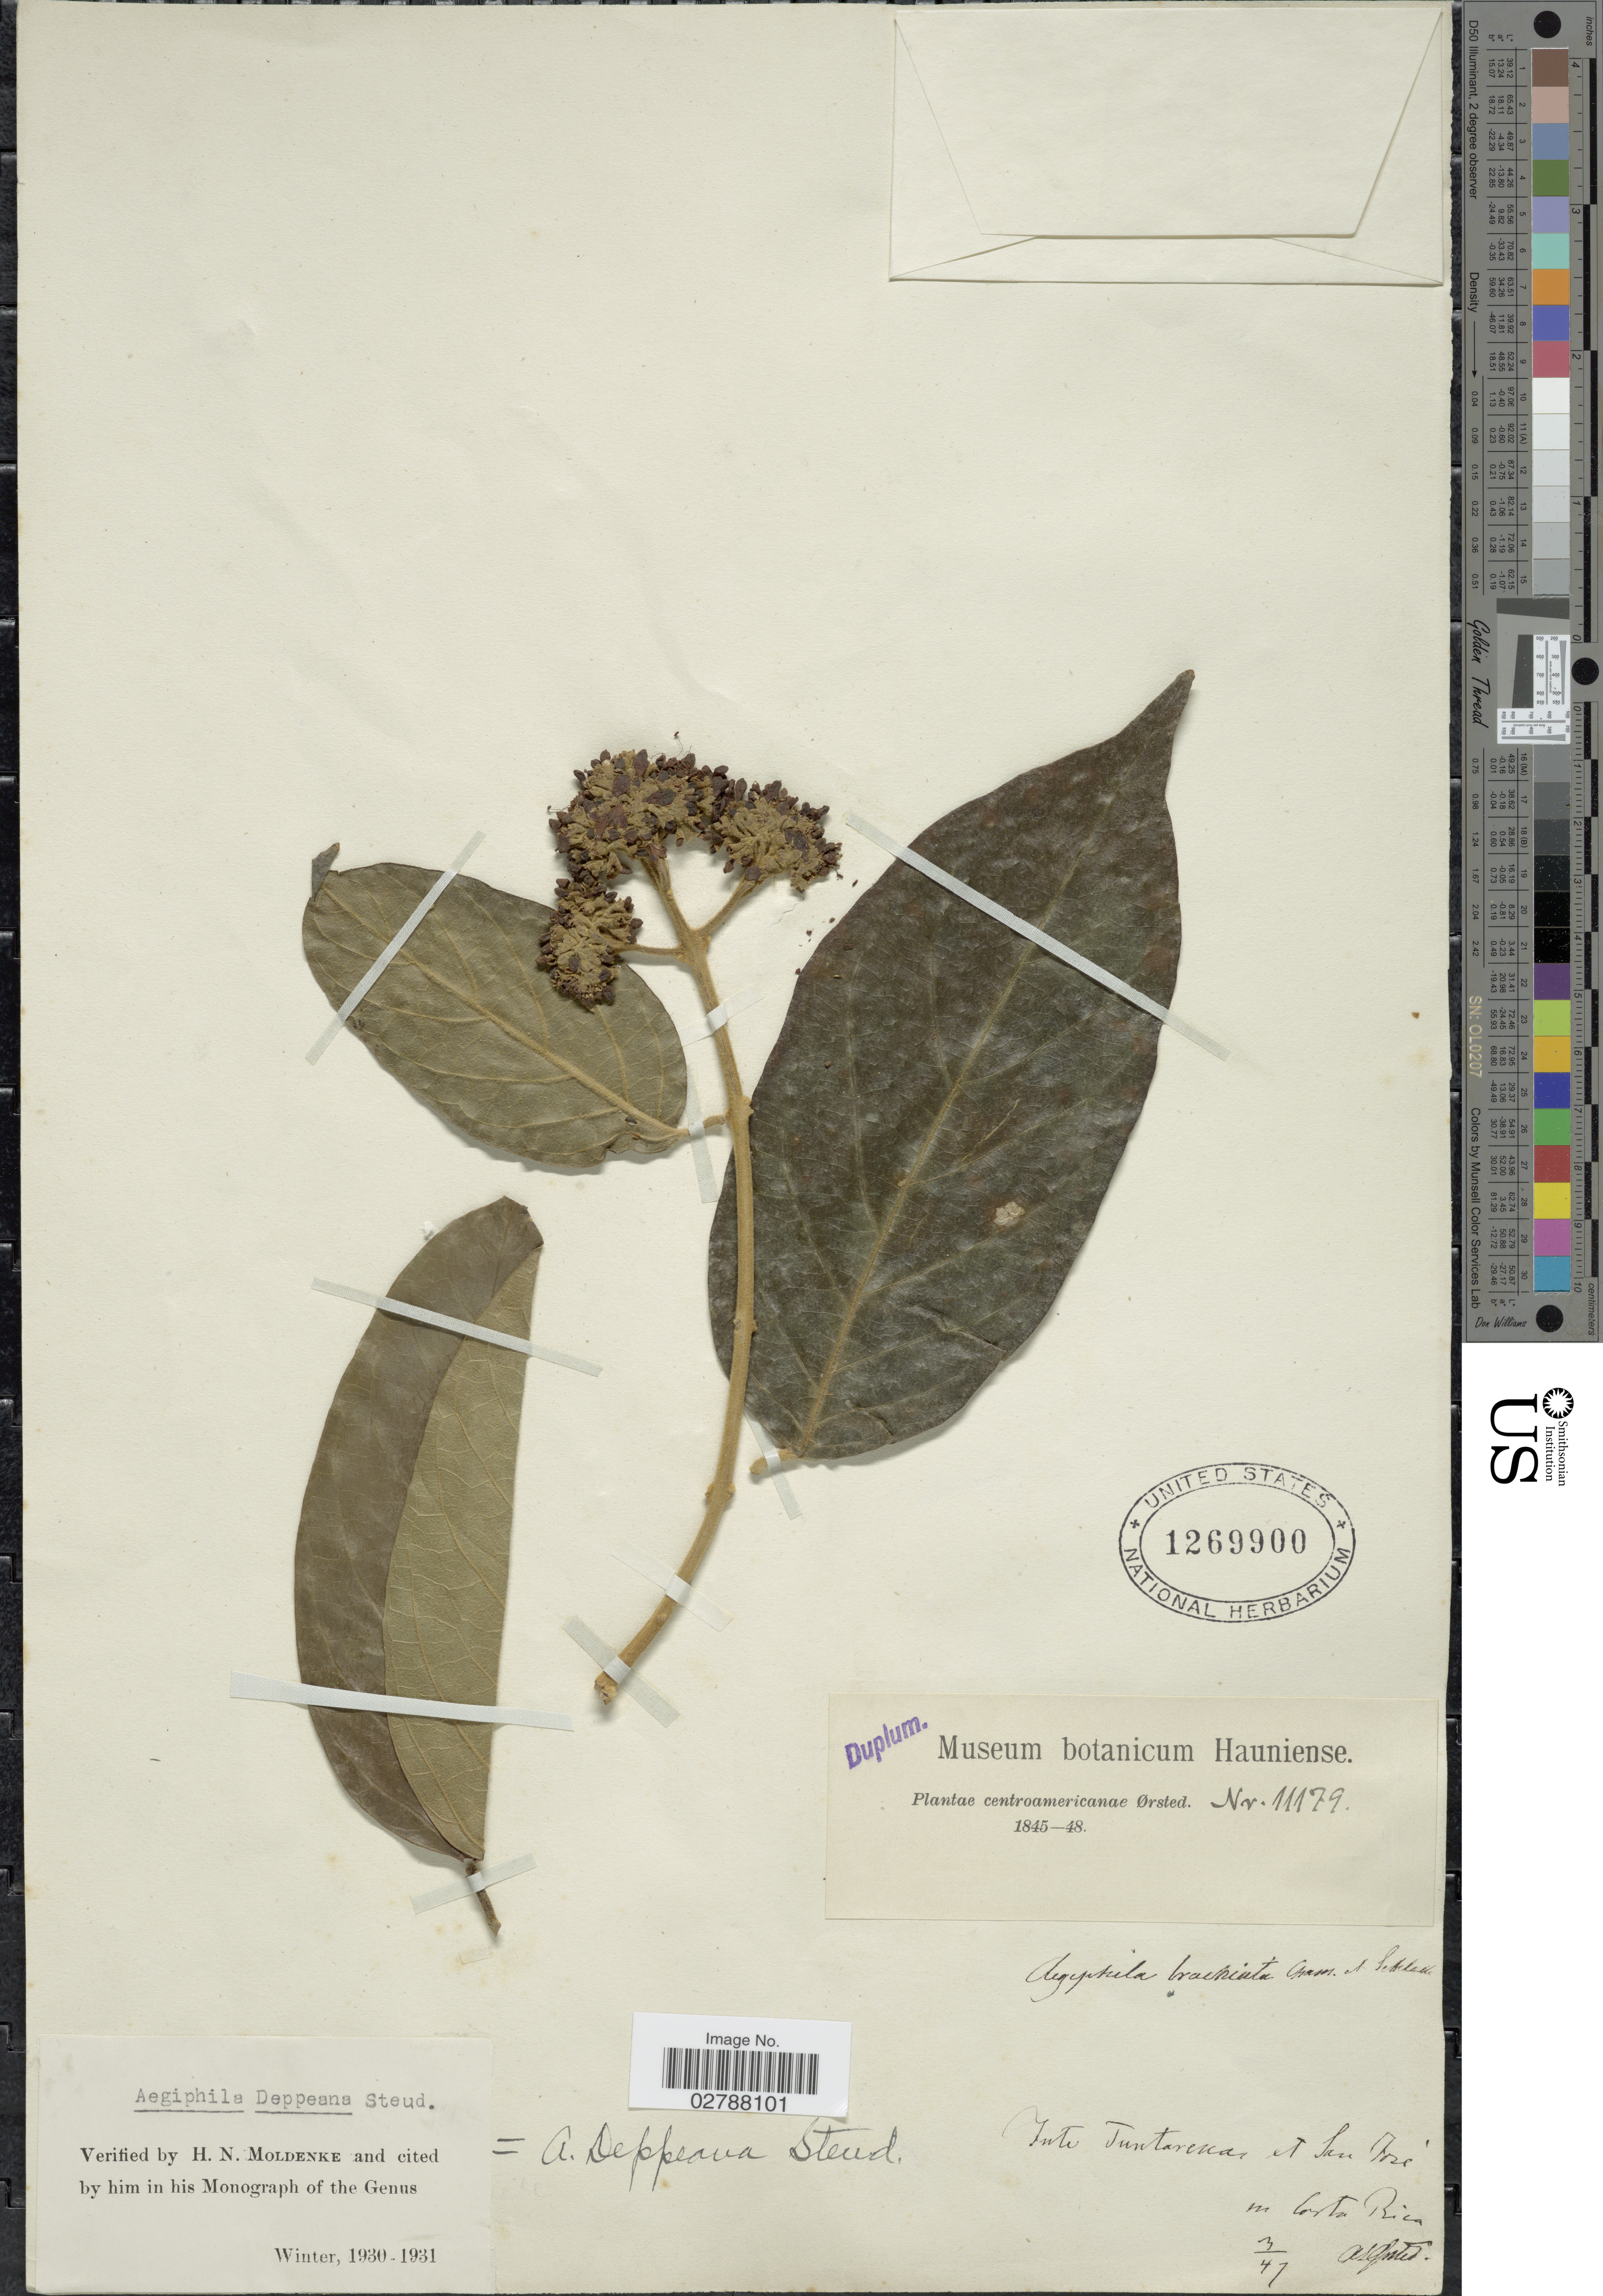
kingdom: Plantae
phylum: Tracheophyta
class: Magnoliopsida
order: Lamiales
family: Lamiaceae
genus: Aegiphila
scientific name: Aegiphila deppeana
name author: Steud.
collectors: A. Orsted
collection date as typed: Transcribed d/m/y: /3/47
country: Costa Rica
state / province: San José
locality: Entre Tuntarenas et San José.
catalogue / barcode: US 1269900